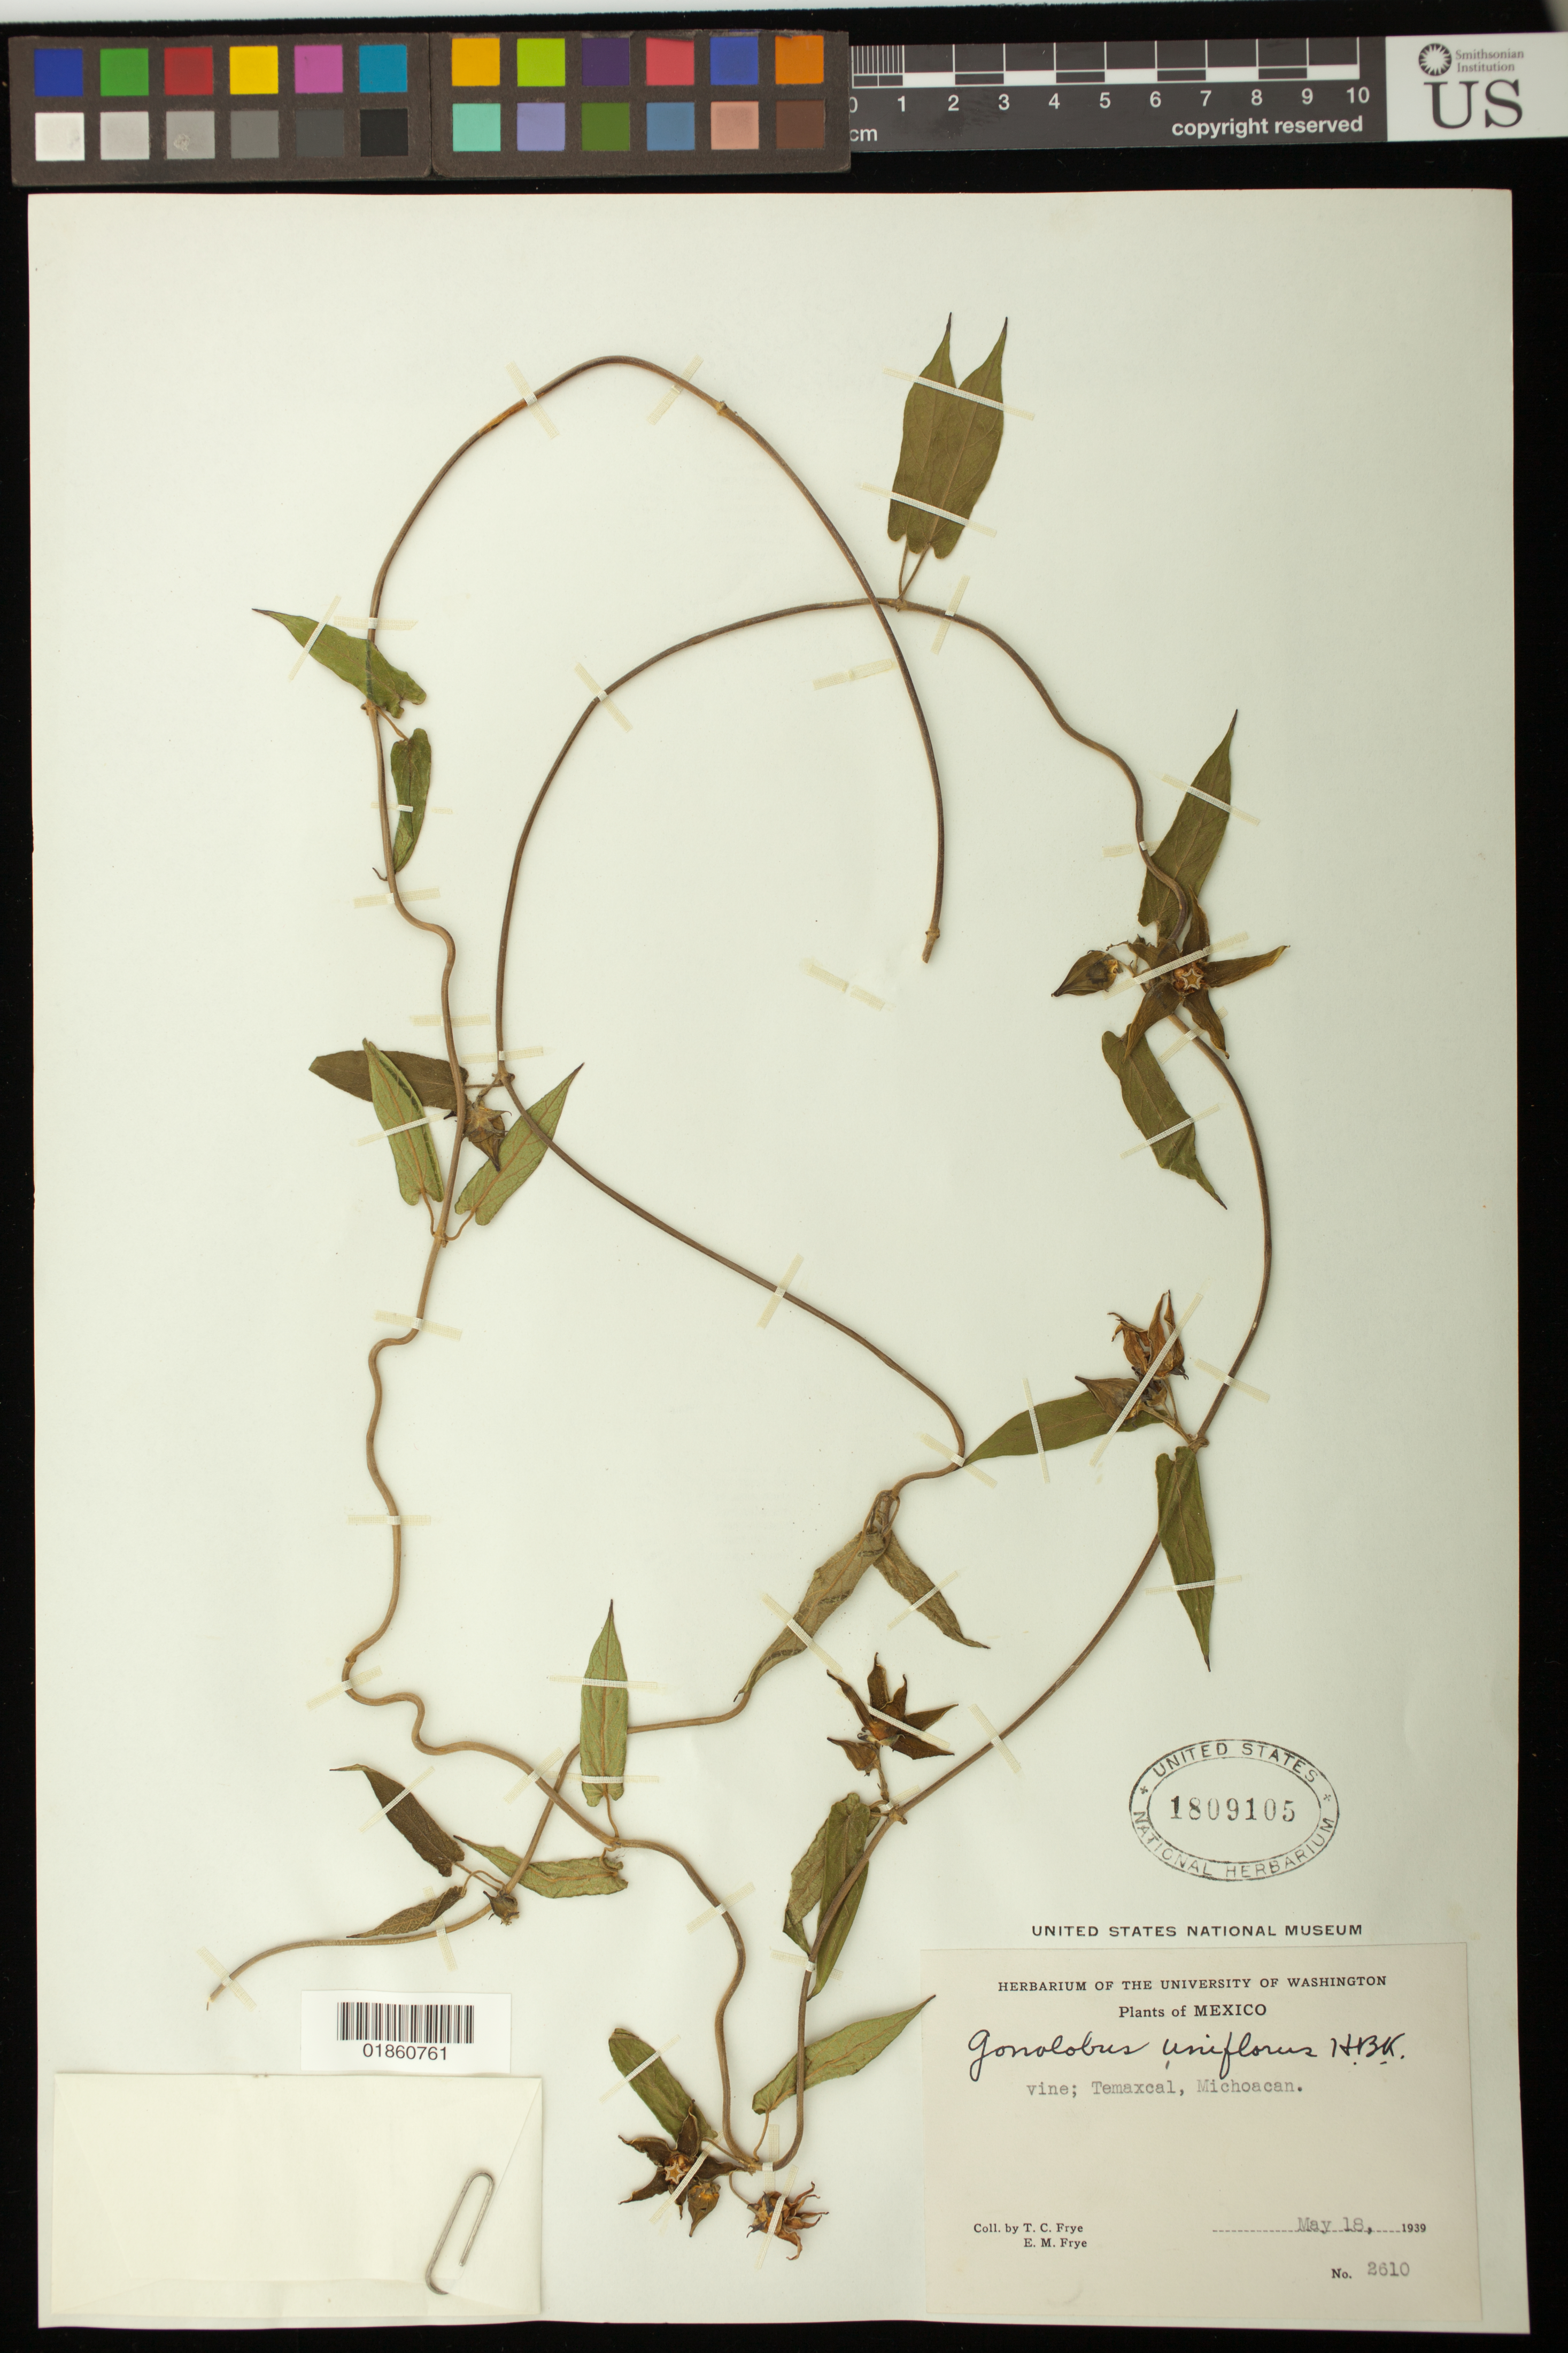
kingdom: Plantae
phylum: Tracheophyta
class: Magnoliopsida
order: Gentianales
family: Apocynaceae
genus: Gonolobus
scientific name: Gonolobus uniflorus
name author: Kunth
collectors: T. C. Frye & E. Frye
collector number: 2610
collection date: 1939-05-18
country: Mexico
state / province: Michoacán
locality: Temaxcal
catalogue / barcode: US 1809105